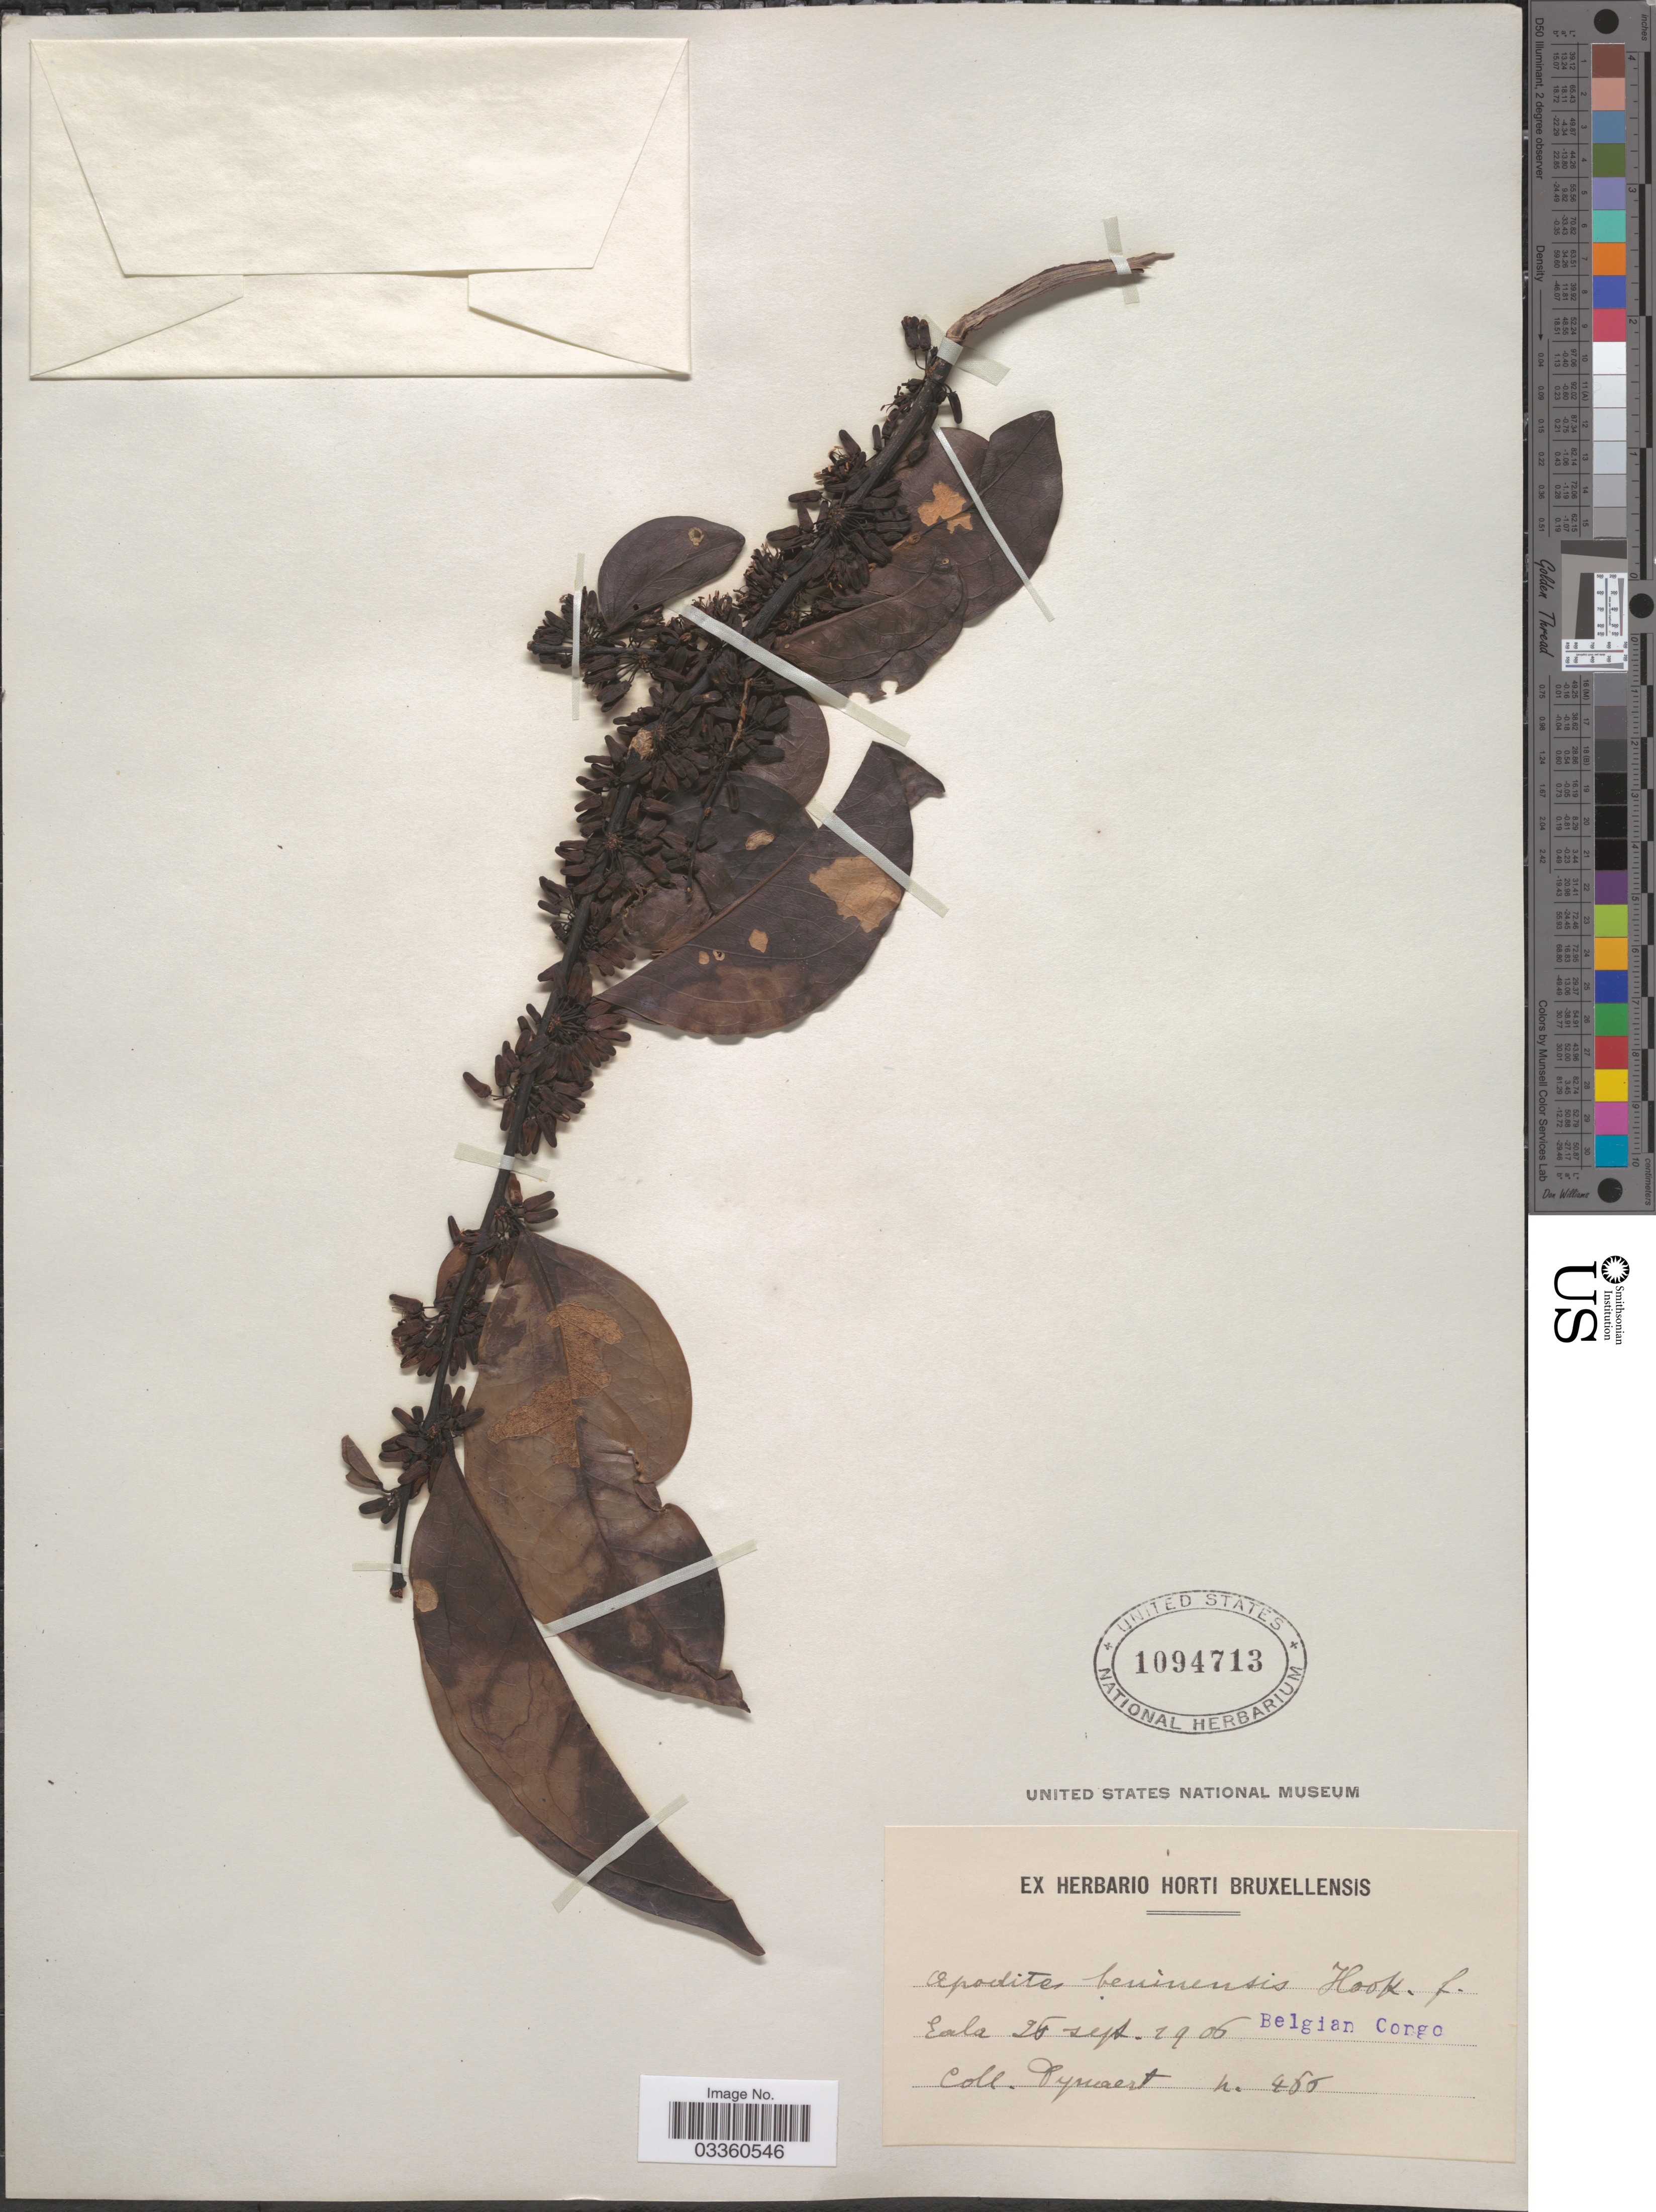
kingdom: Plantae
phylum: Tracheophyta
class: Magnoliopsida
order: Metteniusales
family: Metteniusaceae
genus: Rhaphiostylis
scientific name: Rhaphiostylis beninensis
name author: (Planch.) Benth.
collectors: Pynaert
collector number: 466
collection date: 1906-09-26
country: Congo, Democratic Republic of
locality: Eala. Belgian Congo.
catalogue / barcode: US 1094713